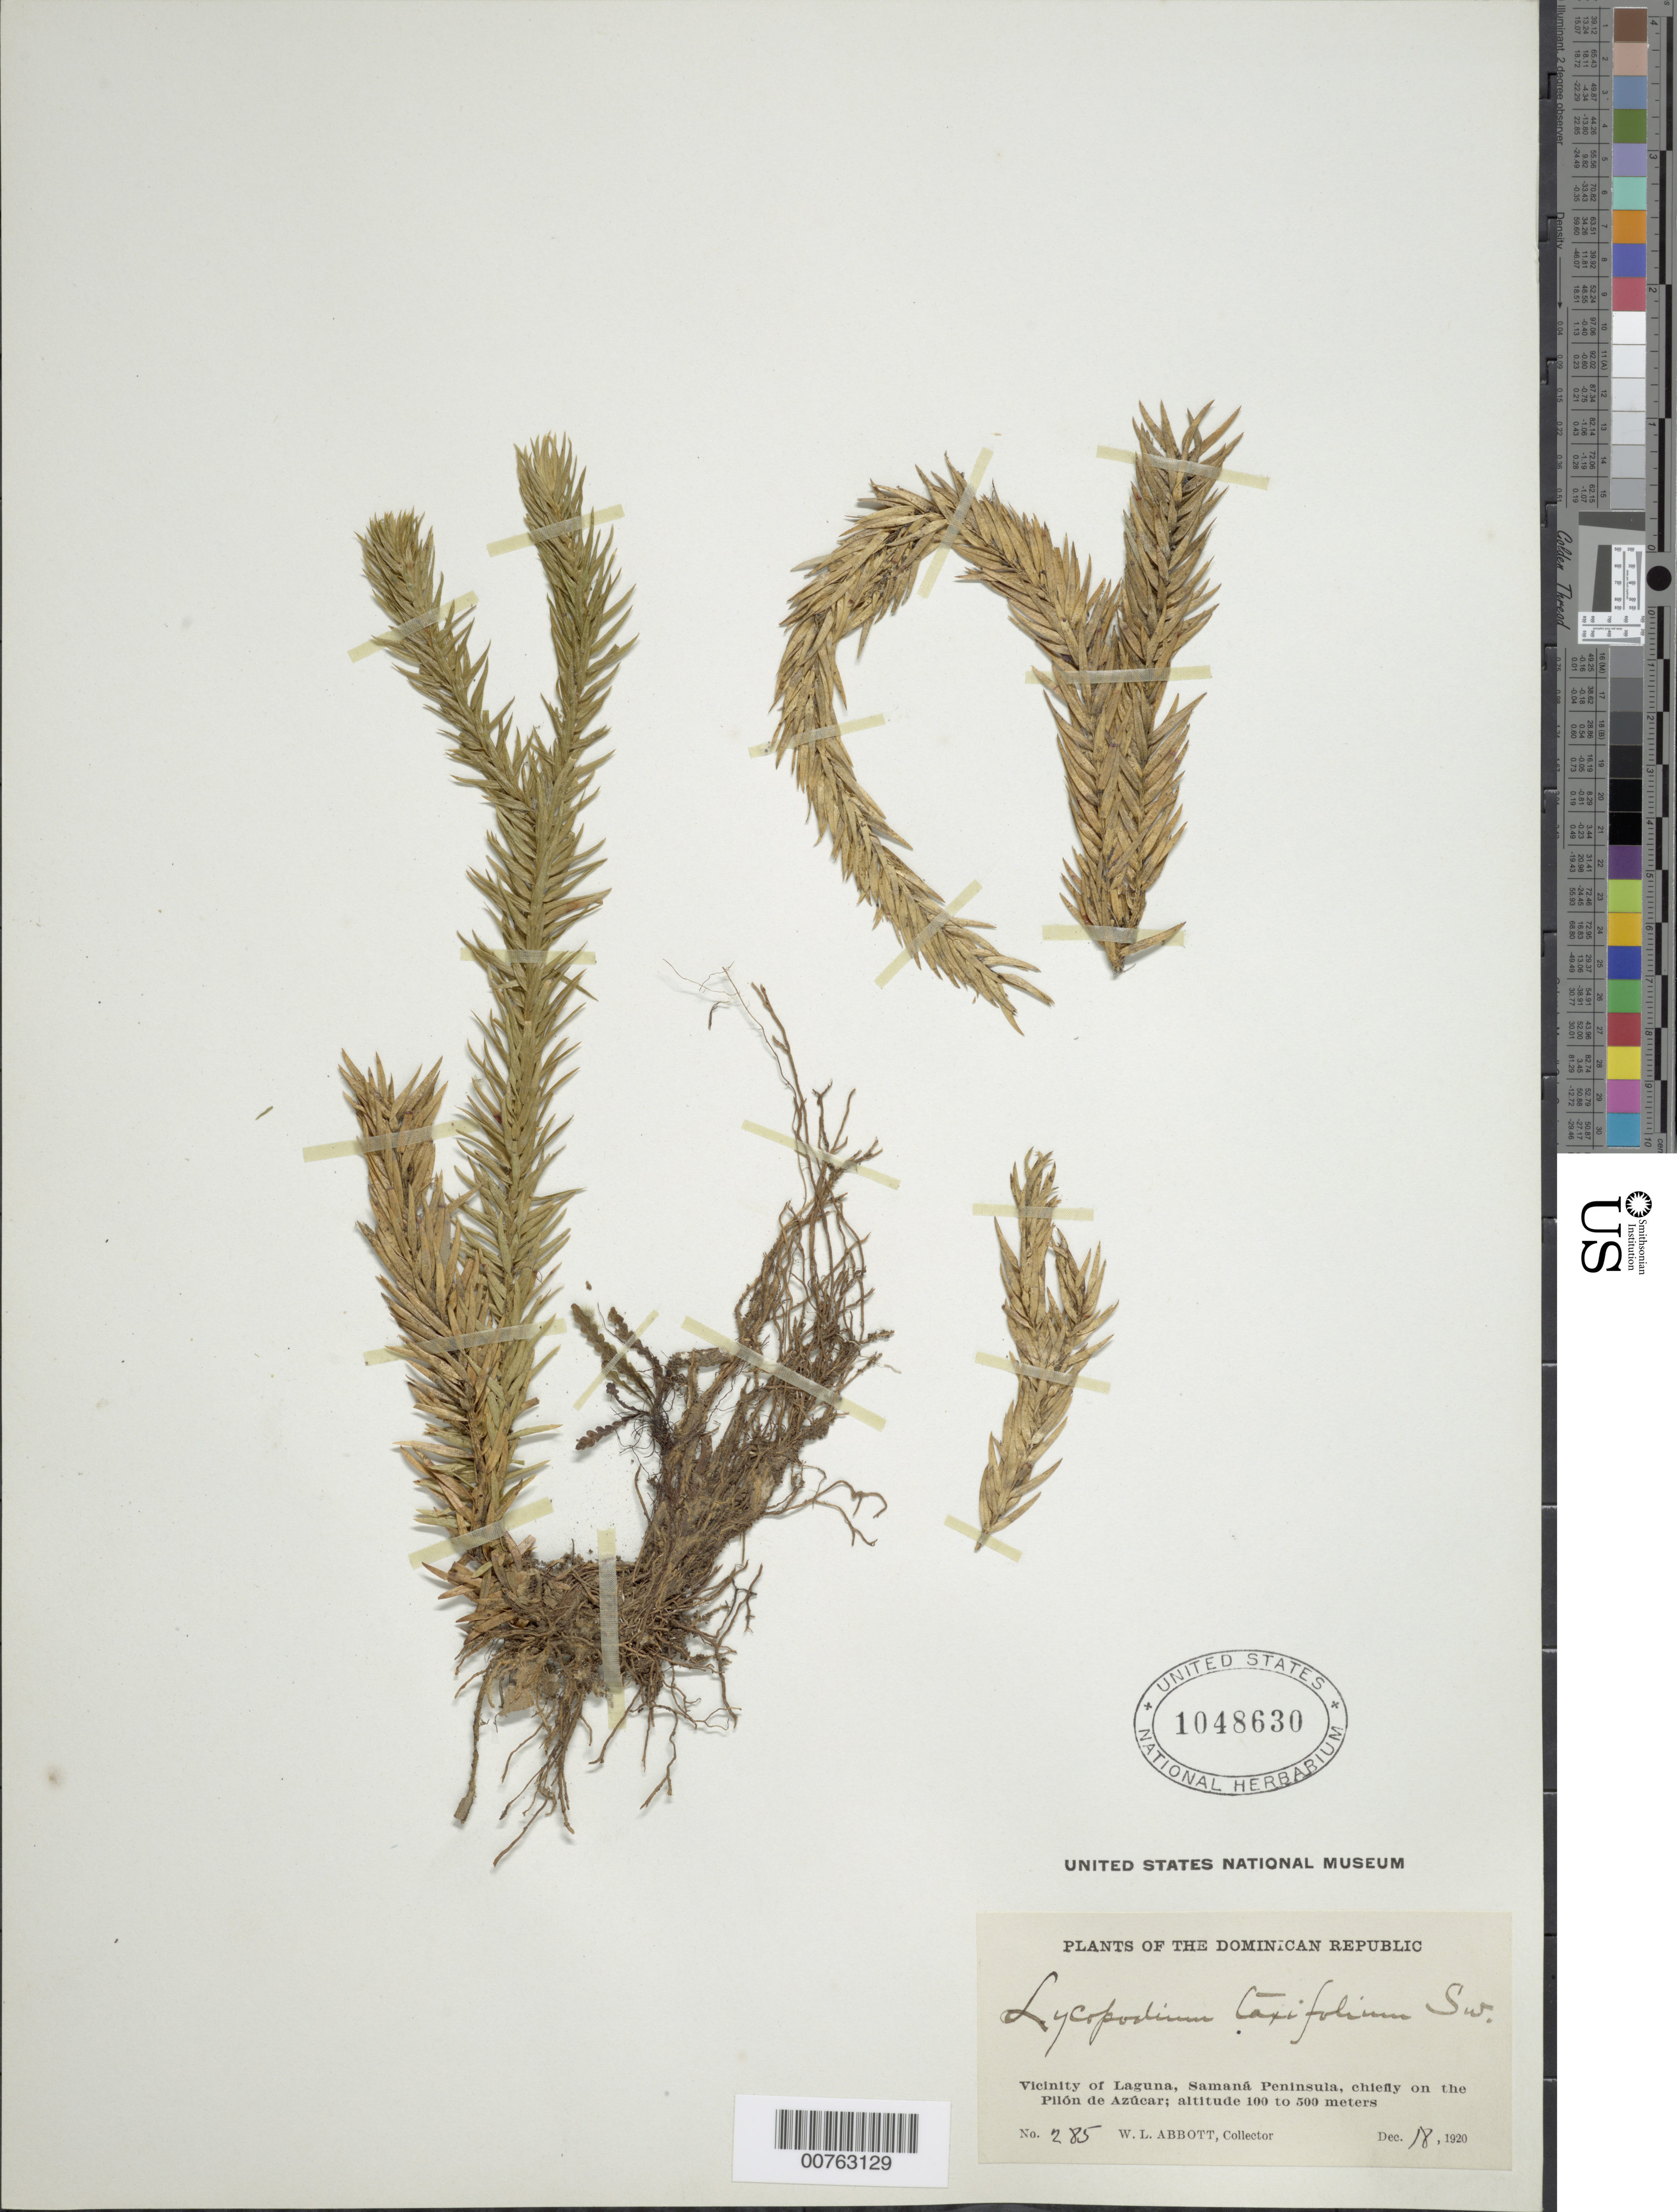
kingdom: Plantae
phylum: Tracheophyta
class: Lycopodiopsida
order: Lycopodiales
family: Lycopodiaceae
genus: Phlegmariurus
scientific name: Phlegmariurus taxifolius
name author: (Sw.) Á. Löve & D. Löve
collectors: W. L. Abbott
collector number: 285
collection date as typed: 18 Dec 1920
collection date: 1920-12-18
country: Dominican Republic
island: Hispaniola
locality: Vicinity of Laguna, Samaná Peninsula, chiefly on the Pilón de Azúcar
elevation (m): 100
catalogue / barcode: US 1048630